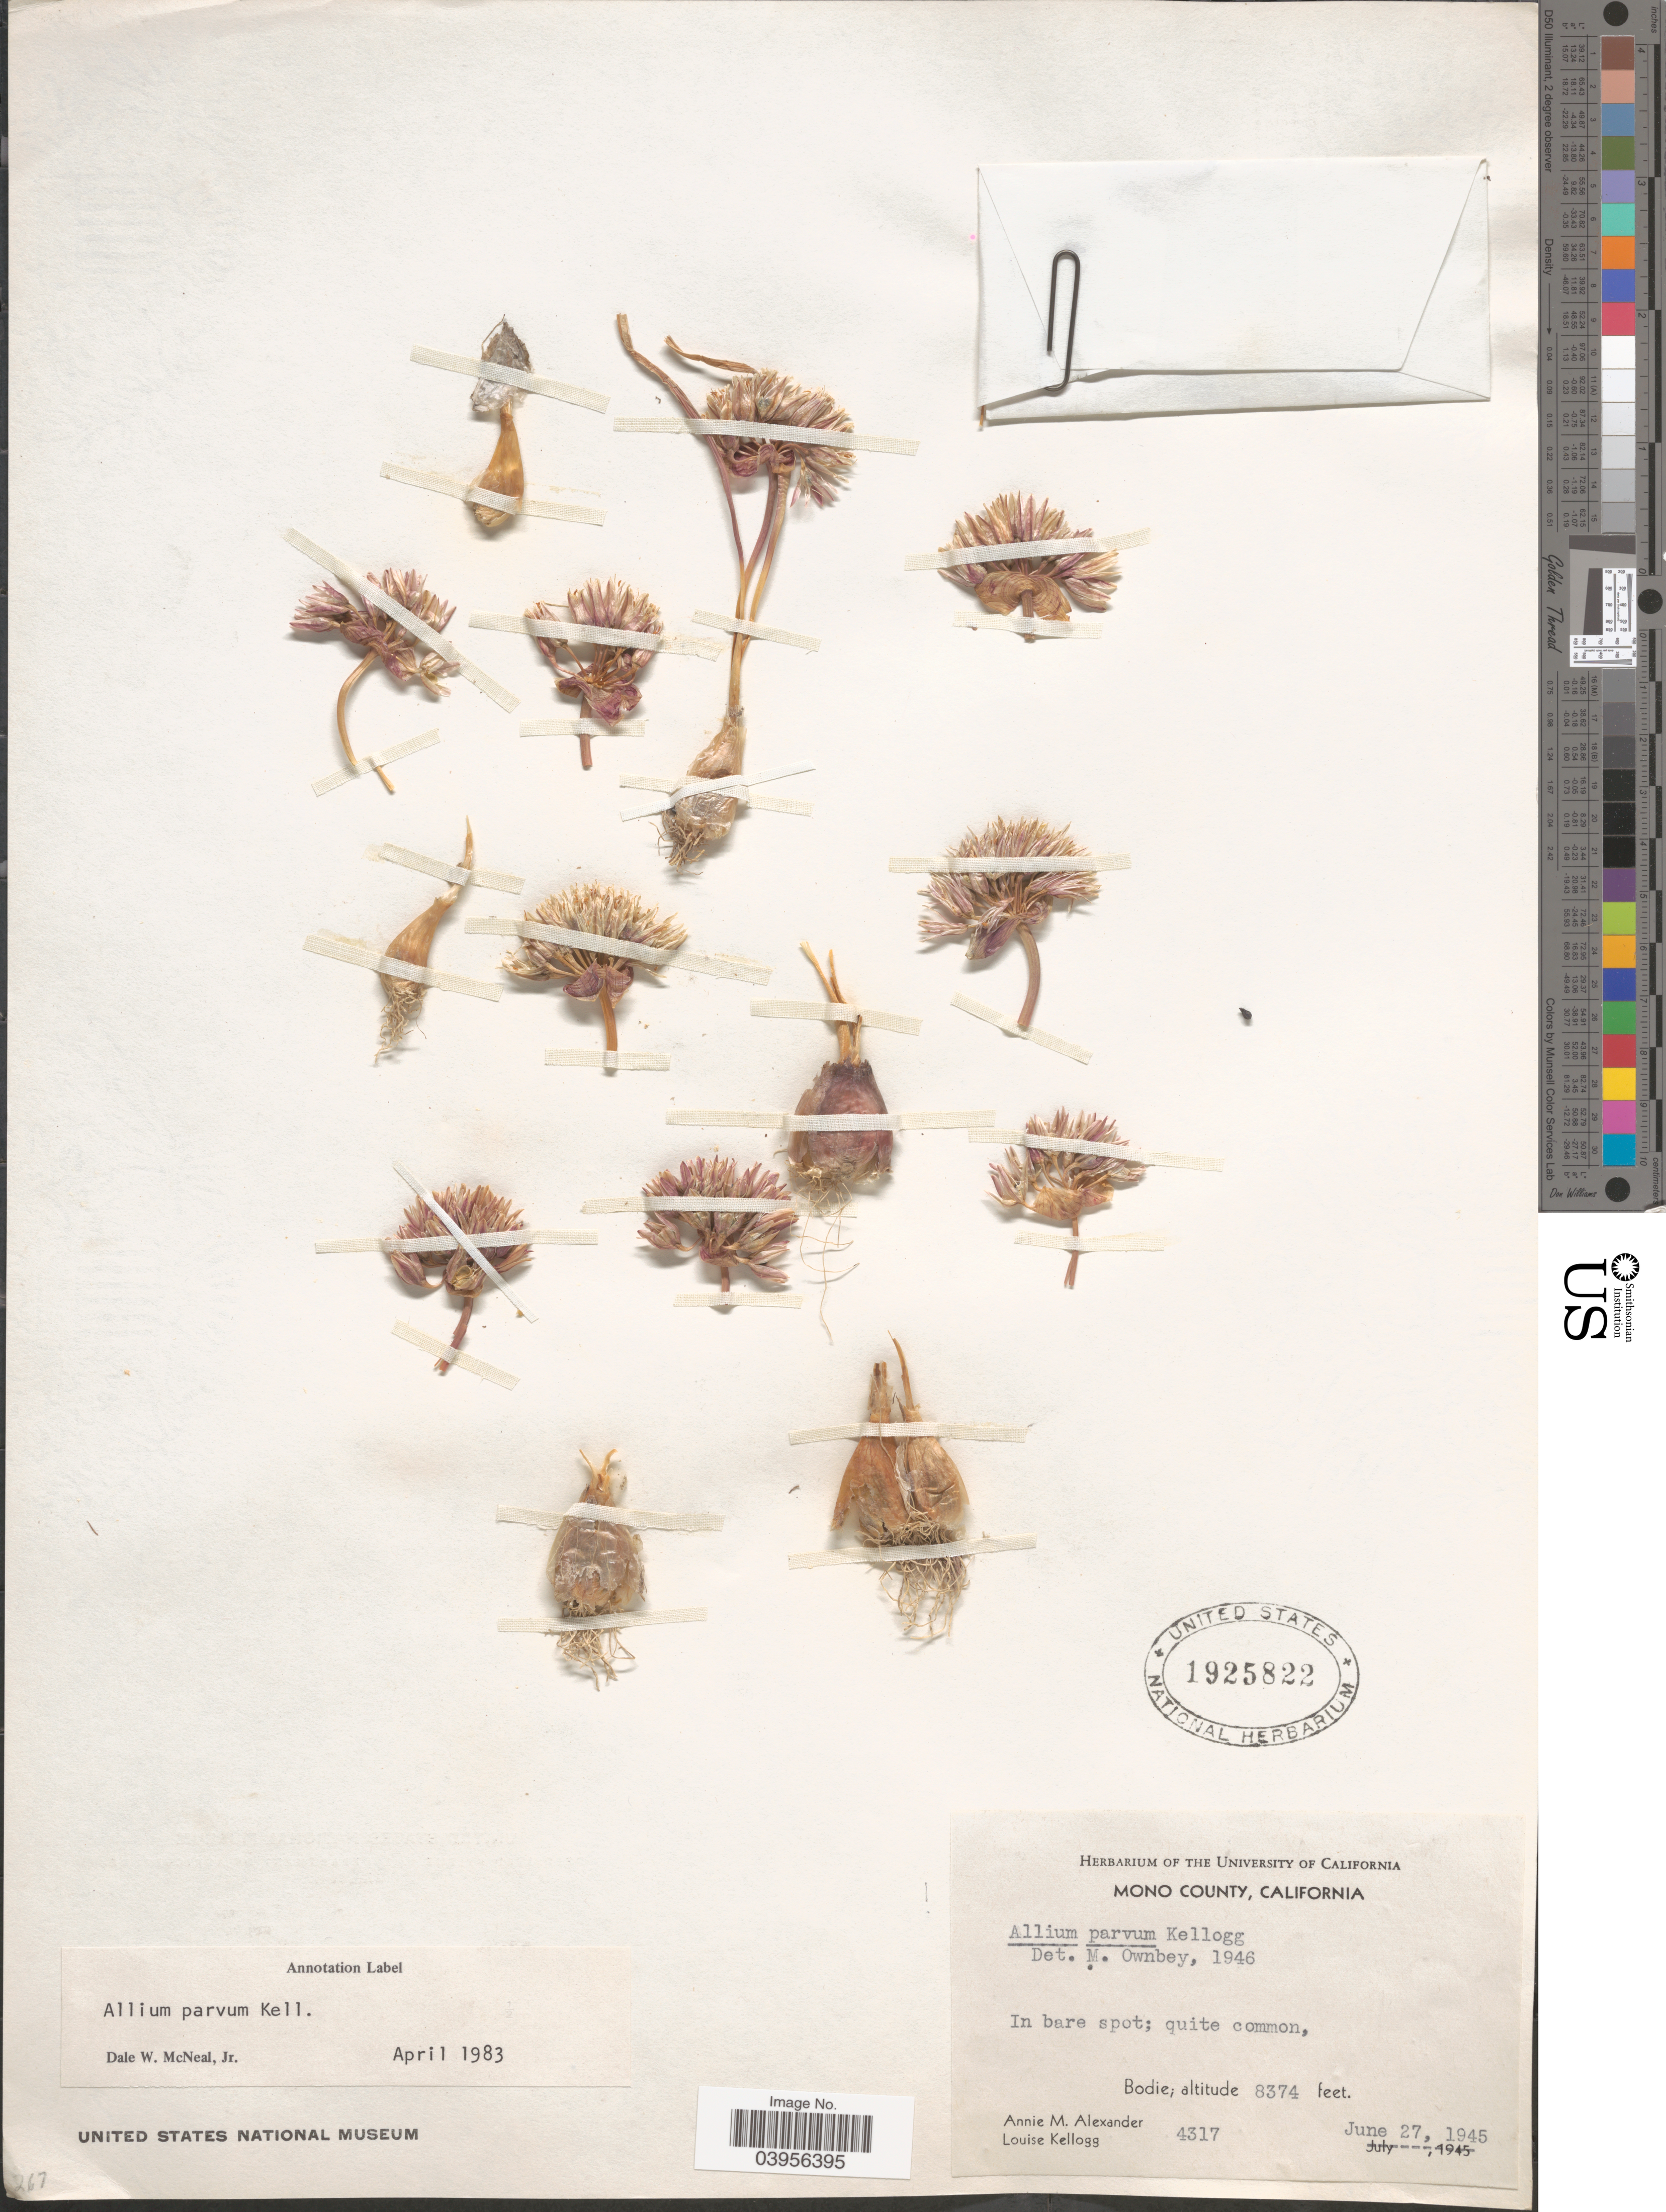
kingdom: Plantae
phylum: Tracheophyta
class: Liliopsida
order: Asparagales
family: Amaryllidaceae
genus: Allium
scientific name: Allium parvum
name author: Kellogg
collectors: A. M. Alexander & L. Kellogg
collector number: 4317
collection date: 1945-06-27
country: United States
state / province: California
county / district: Mono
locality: Mono County. Bodie.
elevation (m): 2552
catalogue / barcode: US 1925822